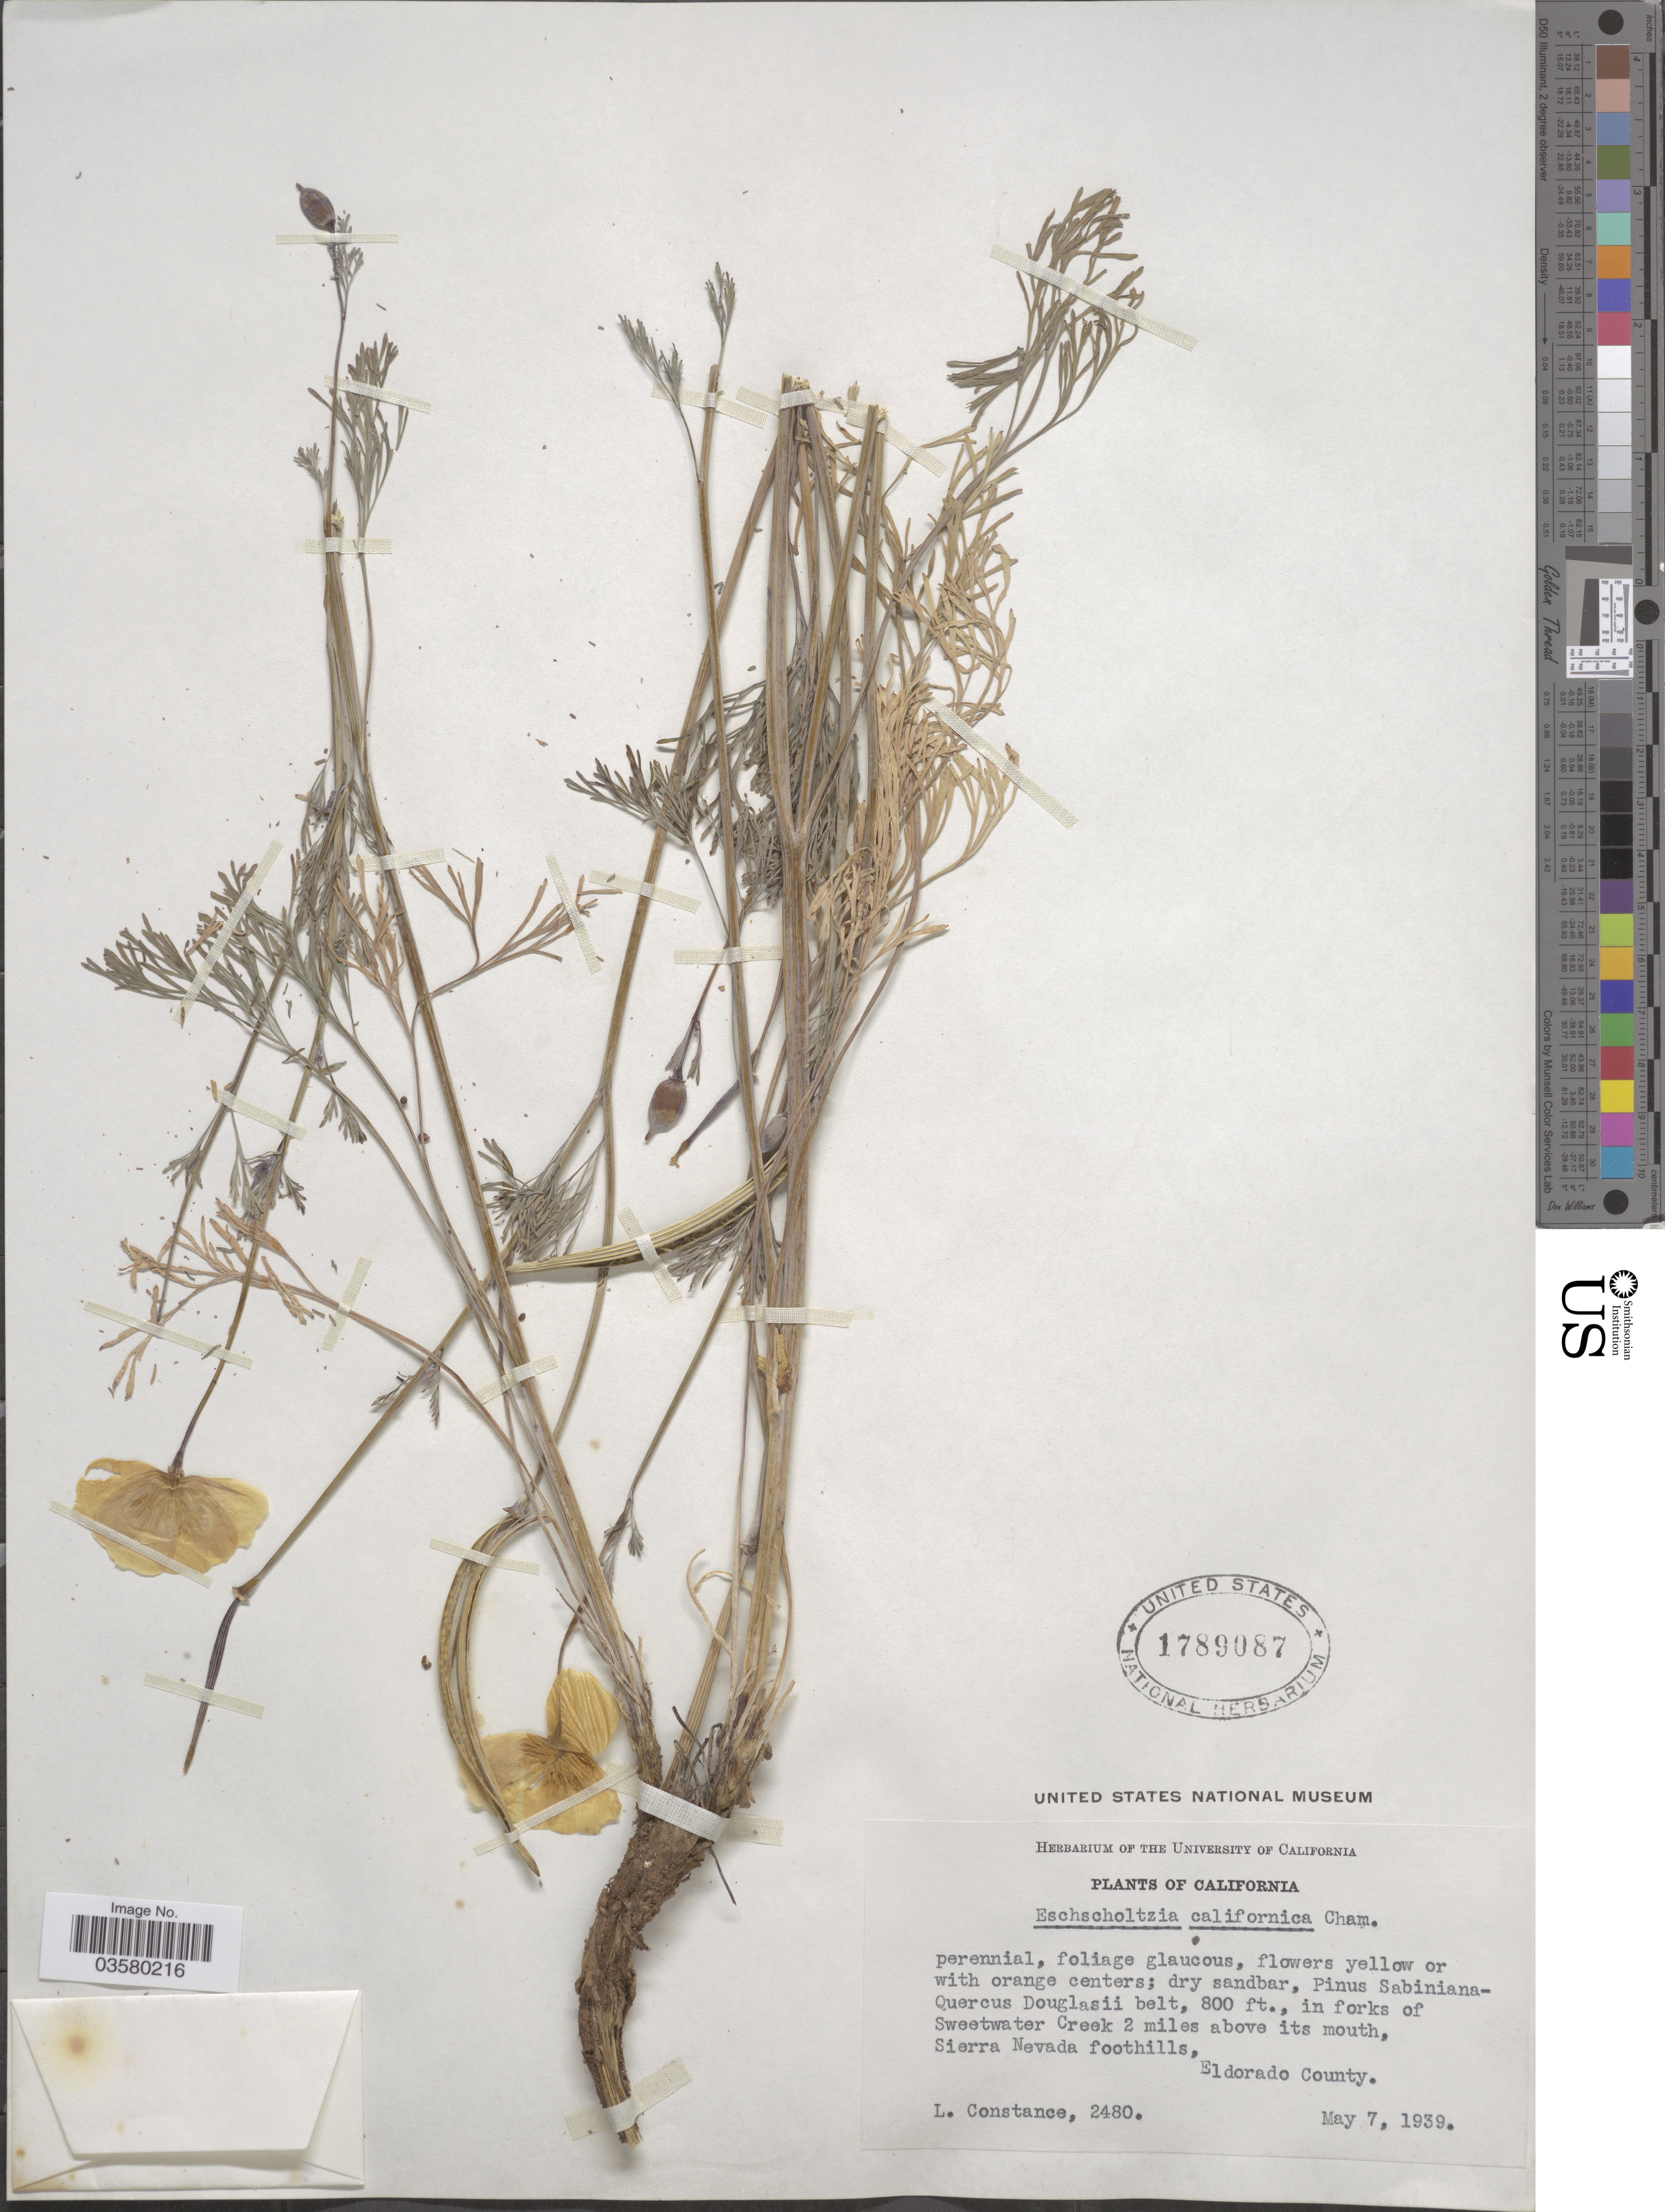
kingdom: Plantae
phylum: Tracheophyta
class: Magnoliopsida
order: Ranunculales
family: Papaveraceae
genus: Eschscholzia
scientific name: Eschscholzia californica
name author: Cham.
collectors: L. Constance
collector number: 2480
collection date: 1939-05-07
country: United States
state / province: California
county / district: El Dorado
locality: In forks of Sweetwater Creek 2 miles above its mouth, Sierra Nevada foothills, Eldorado County.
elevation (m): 244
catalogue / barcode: US 1789087